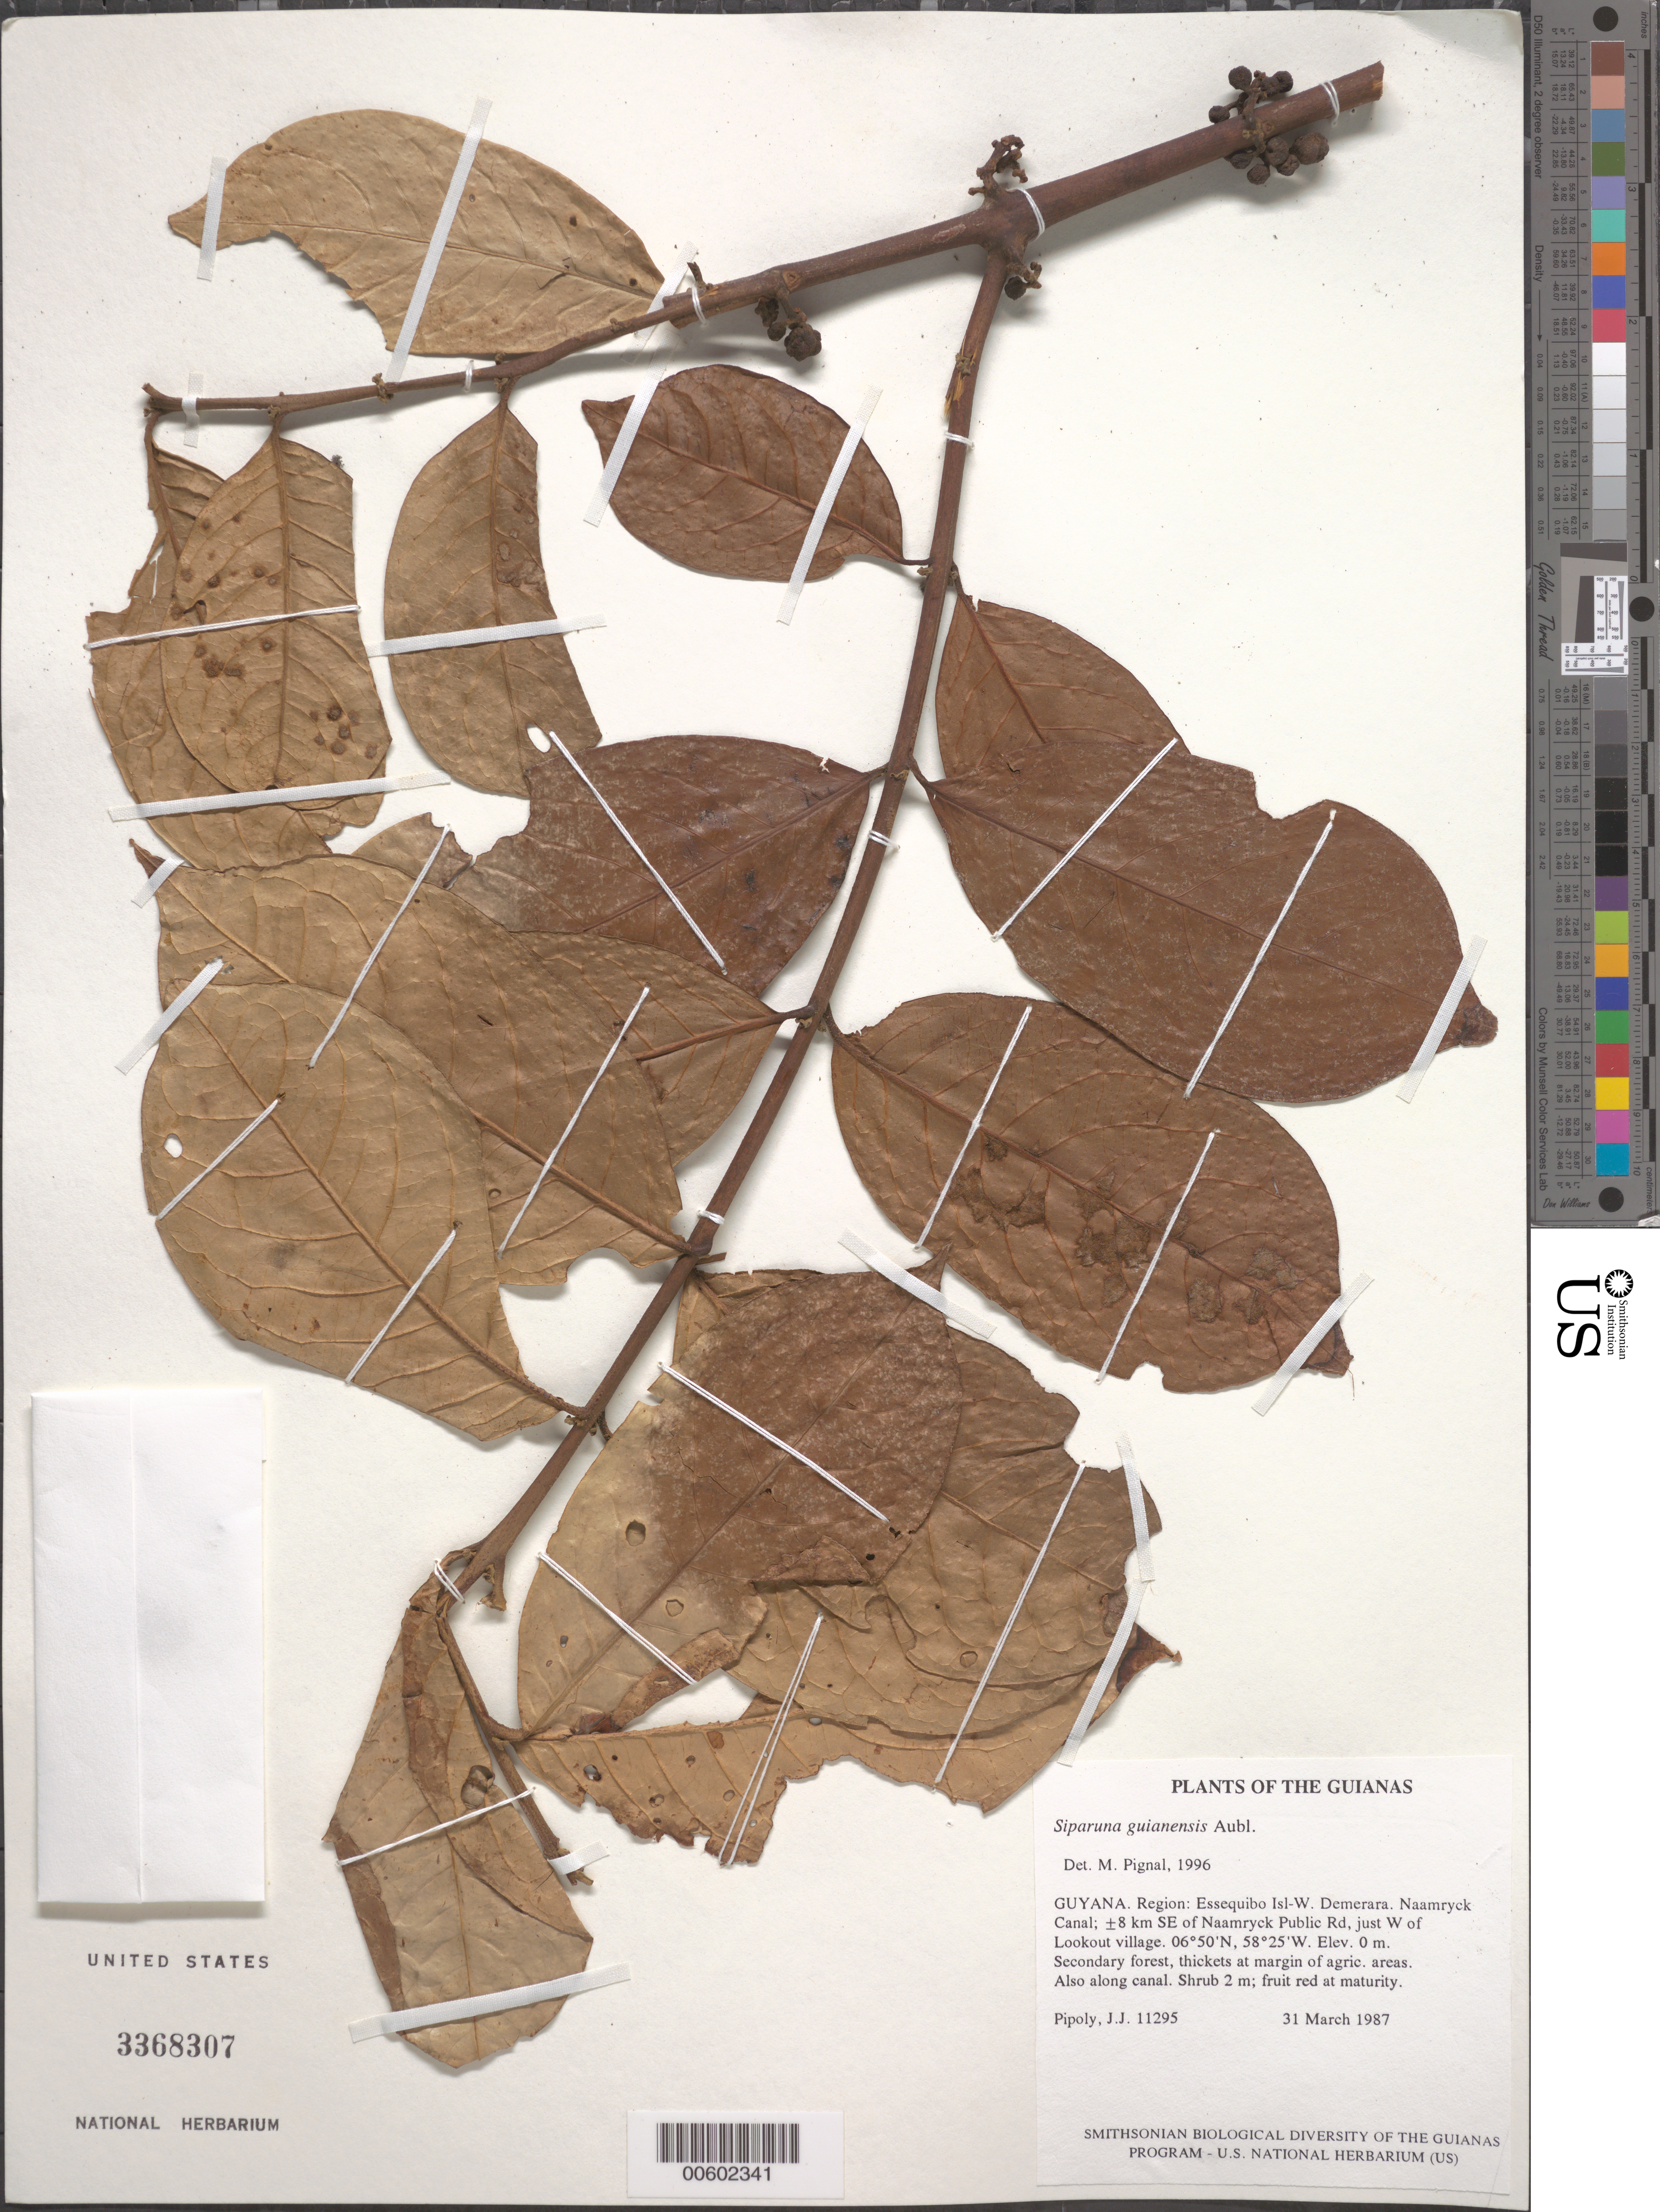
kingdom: Plantae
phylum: Tracheophyta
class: Magnoliopsida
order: Laurales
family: Siparunaceae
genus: Siparuna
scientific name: Siparuna guianensis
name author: Aubl.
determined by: Renner, S. S.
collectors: J. J. Pipoly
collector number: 11295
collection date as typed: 31 March 1987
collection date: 1987-03-31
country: Guyana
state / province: Essequibo Isl-W. Demerara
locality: Naamryck Canal; ±8 km SE of Naamryck Public Rd, just W of Lookout village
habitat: Secondary forest, thickets at margin of agric. areas. Also along canal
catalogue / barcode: US 3368307